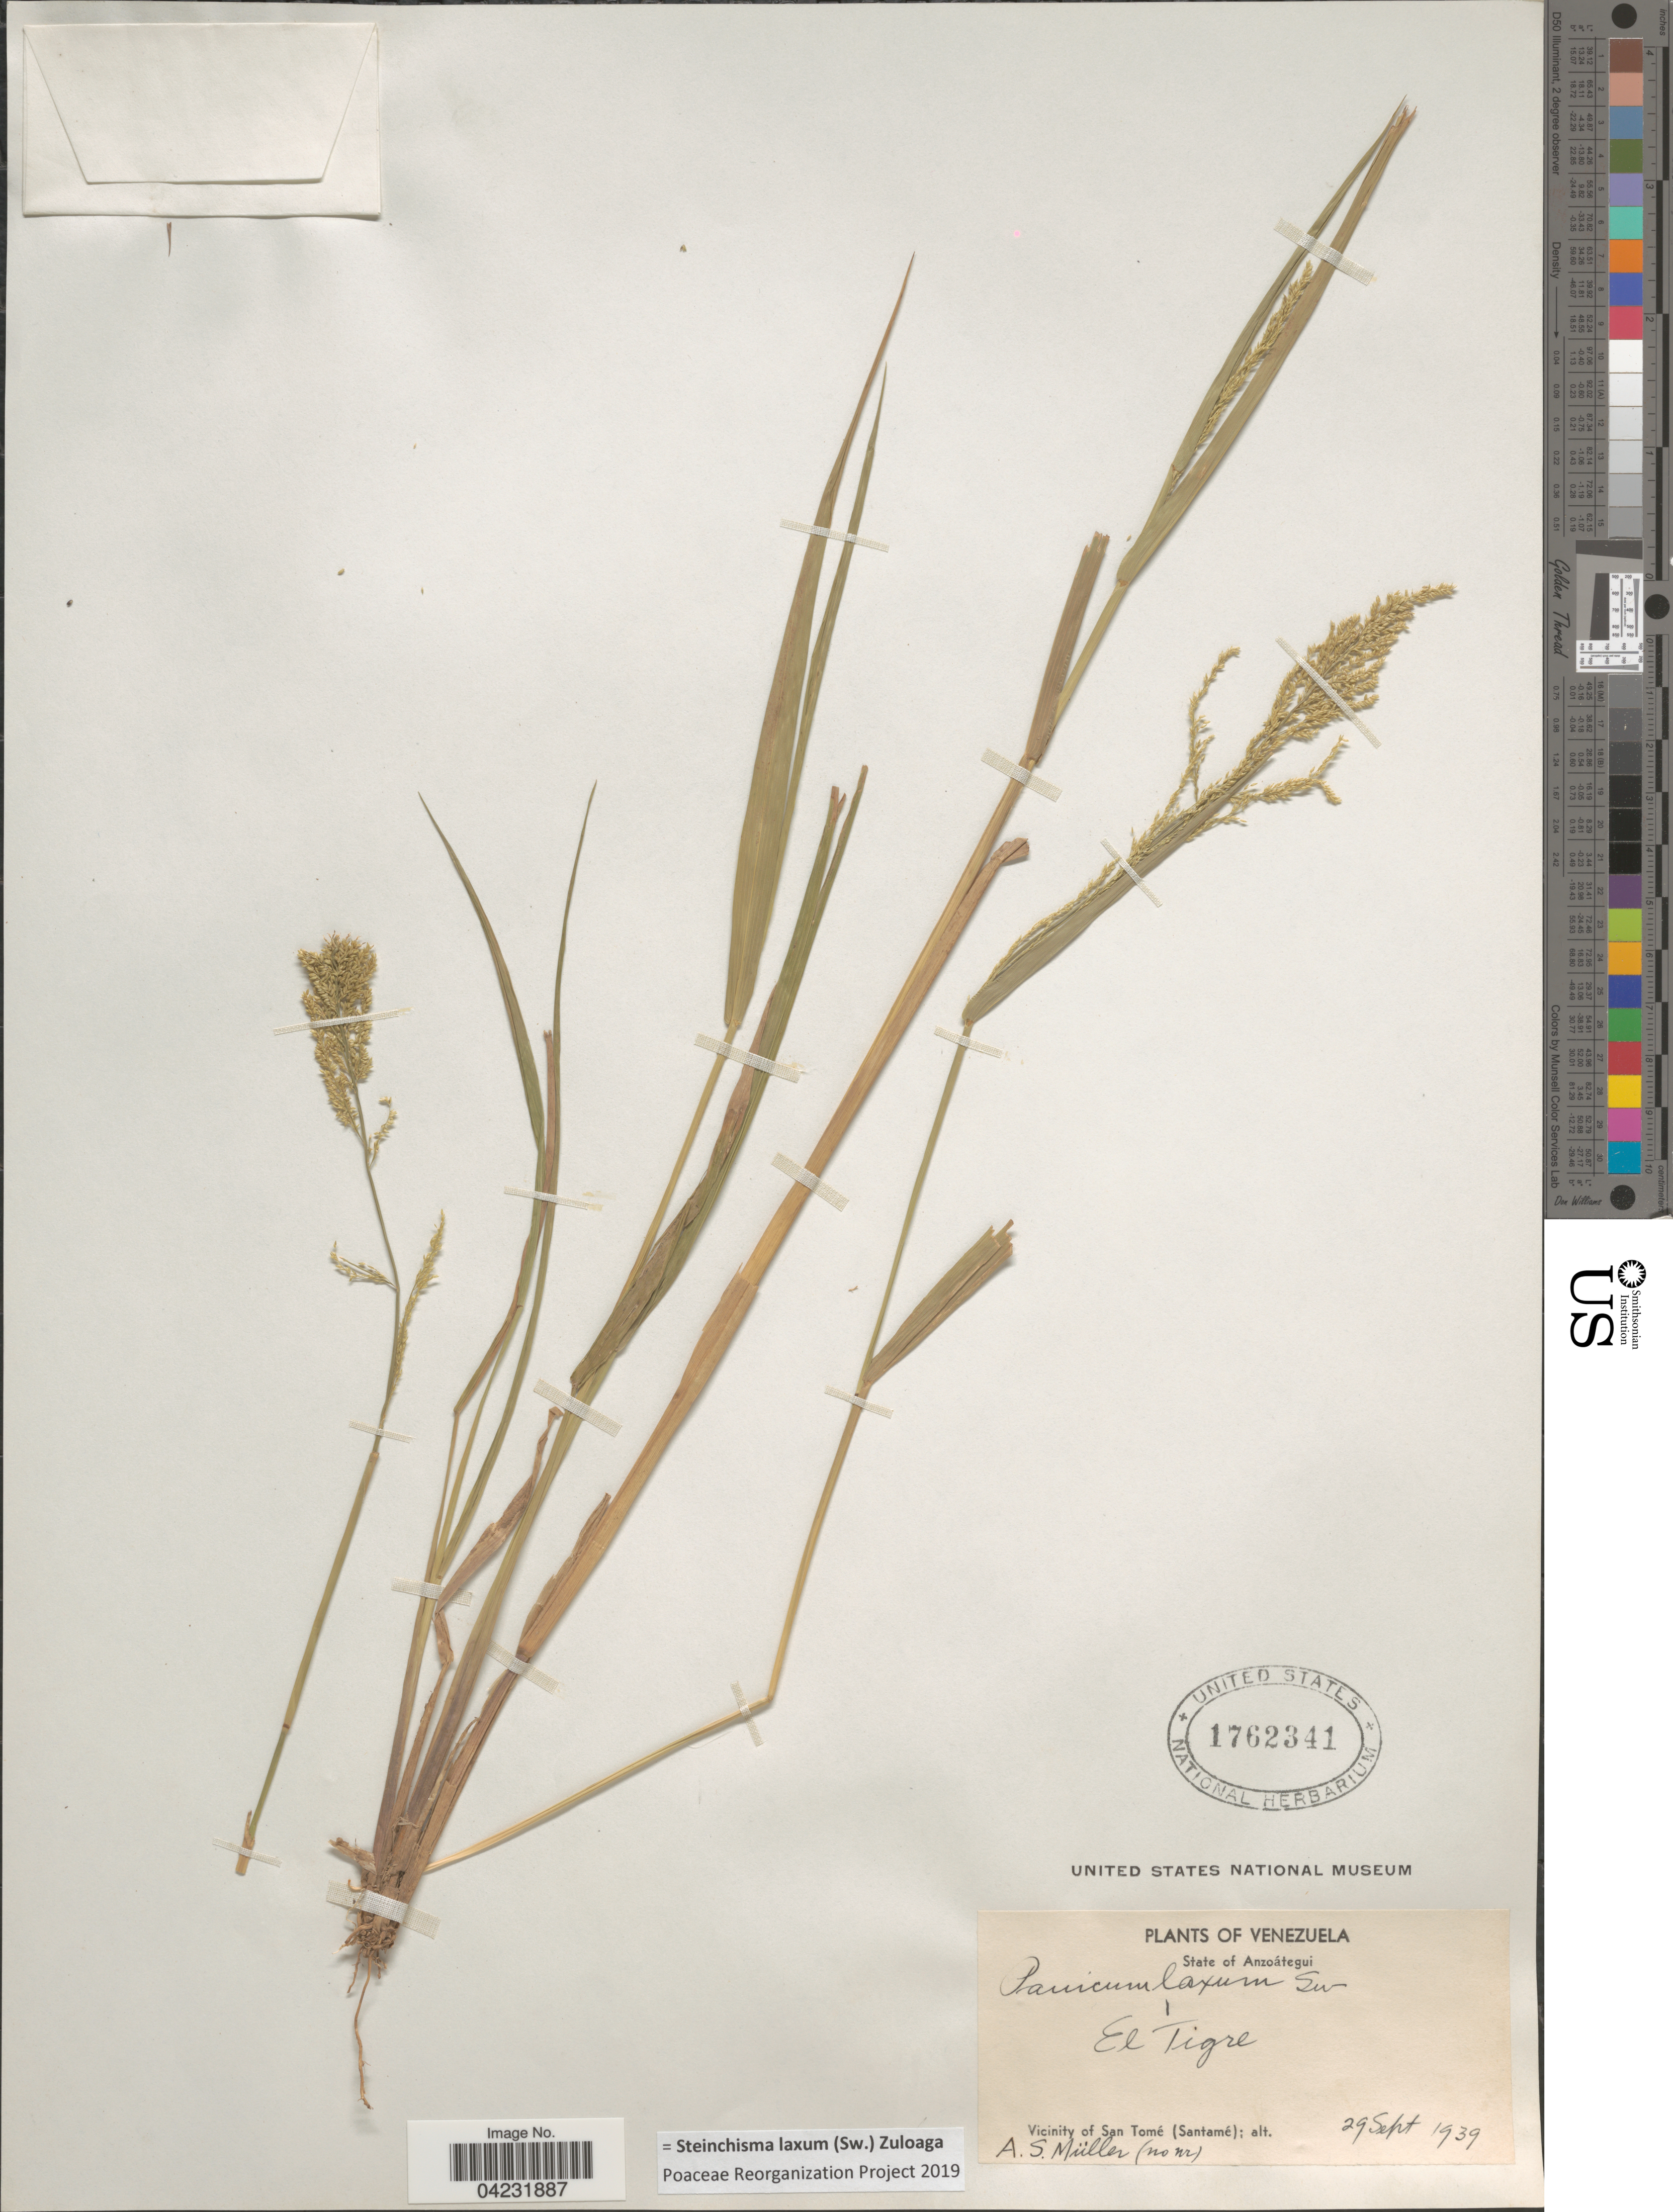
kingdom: Plantae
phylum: Tracheophyta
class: Liliopsida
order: Poales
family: Poaceae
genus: Steinchisma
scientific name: Steinchisma laxum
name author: (Sw.) Zuloaga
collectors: A. Muller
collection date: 1939-09-29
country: Venezuela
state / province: Anzoategui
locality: El Tigre. Vicinity of San Tomé (Santamé).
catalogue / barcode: US 1762341